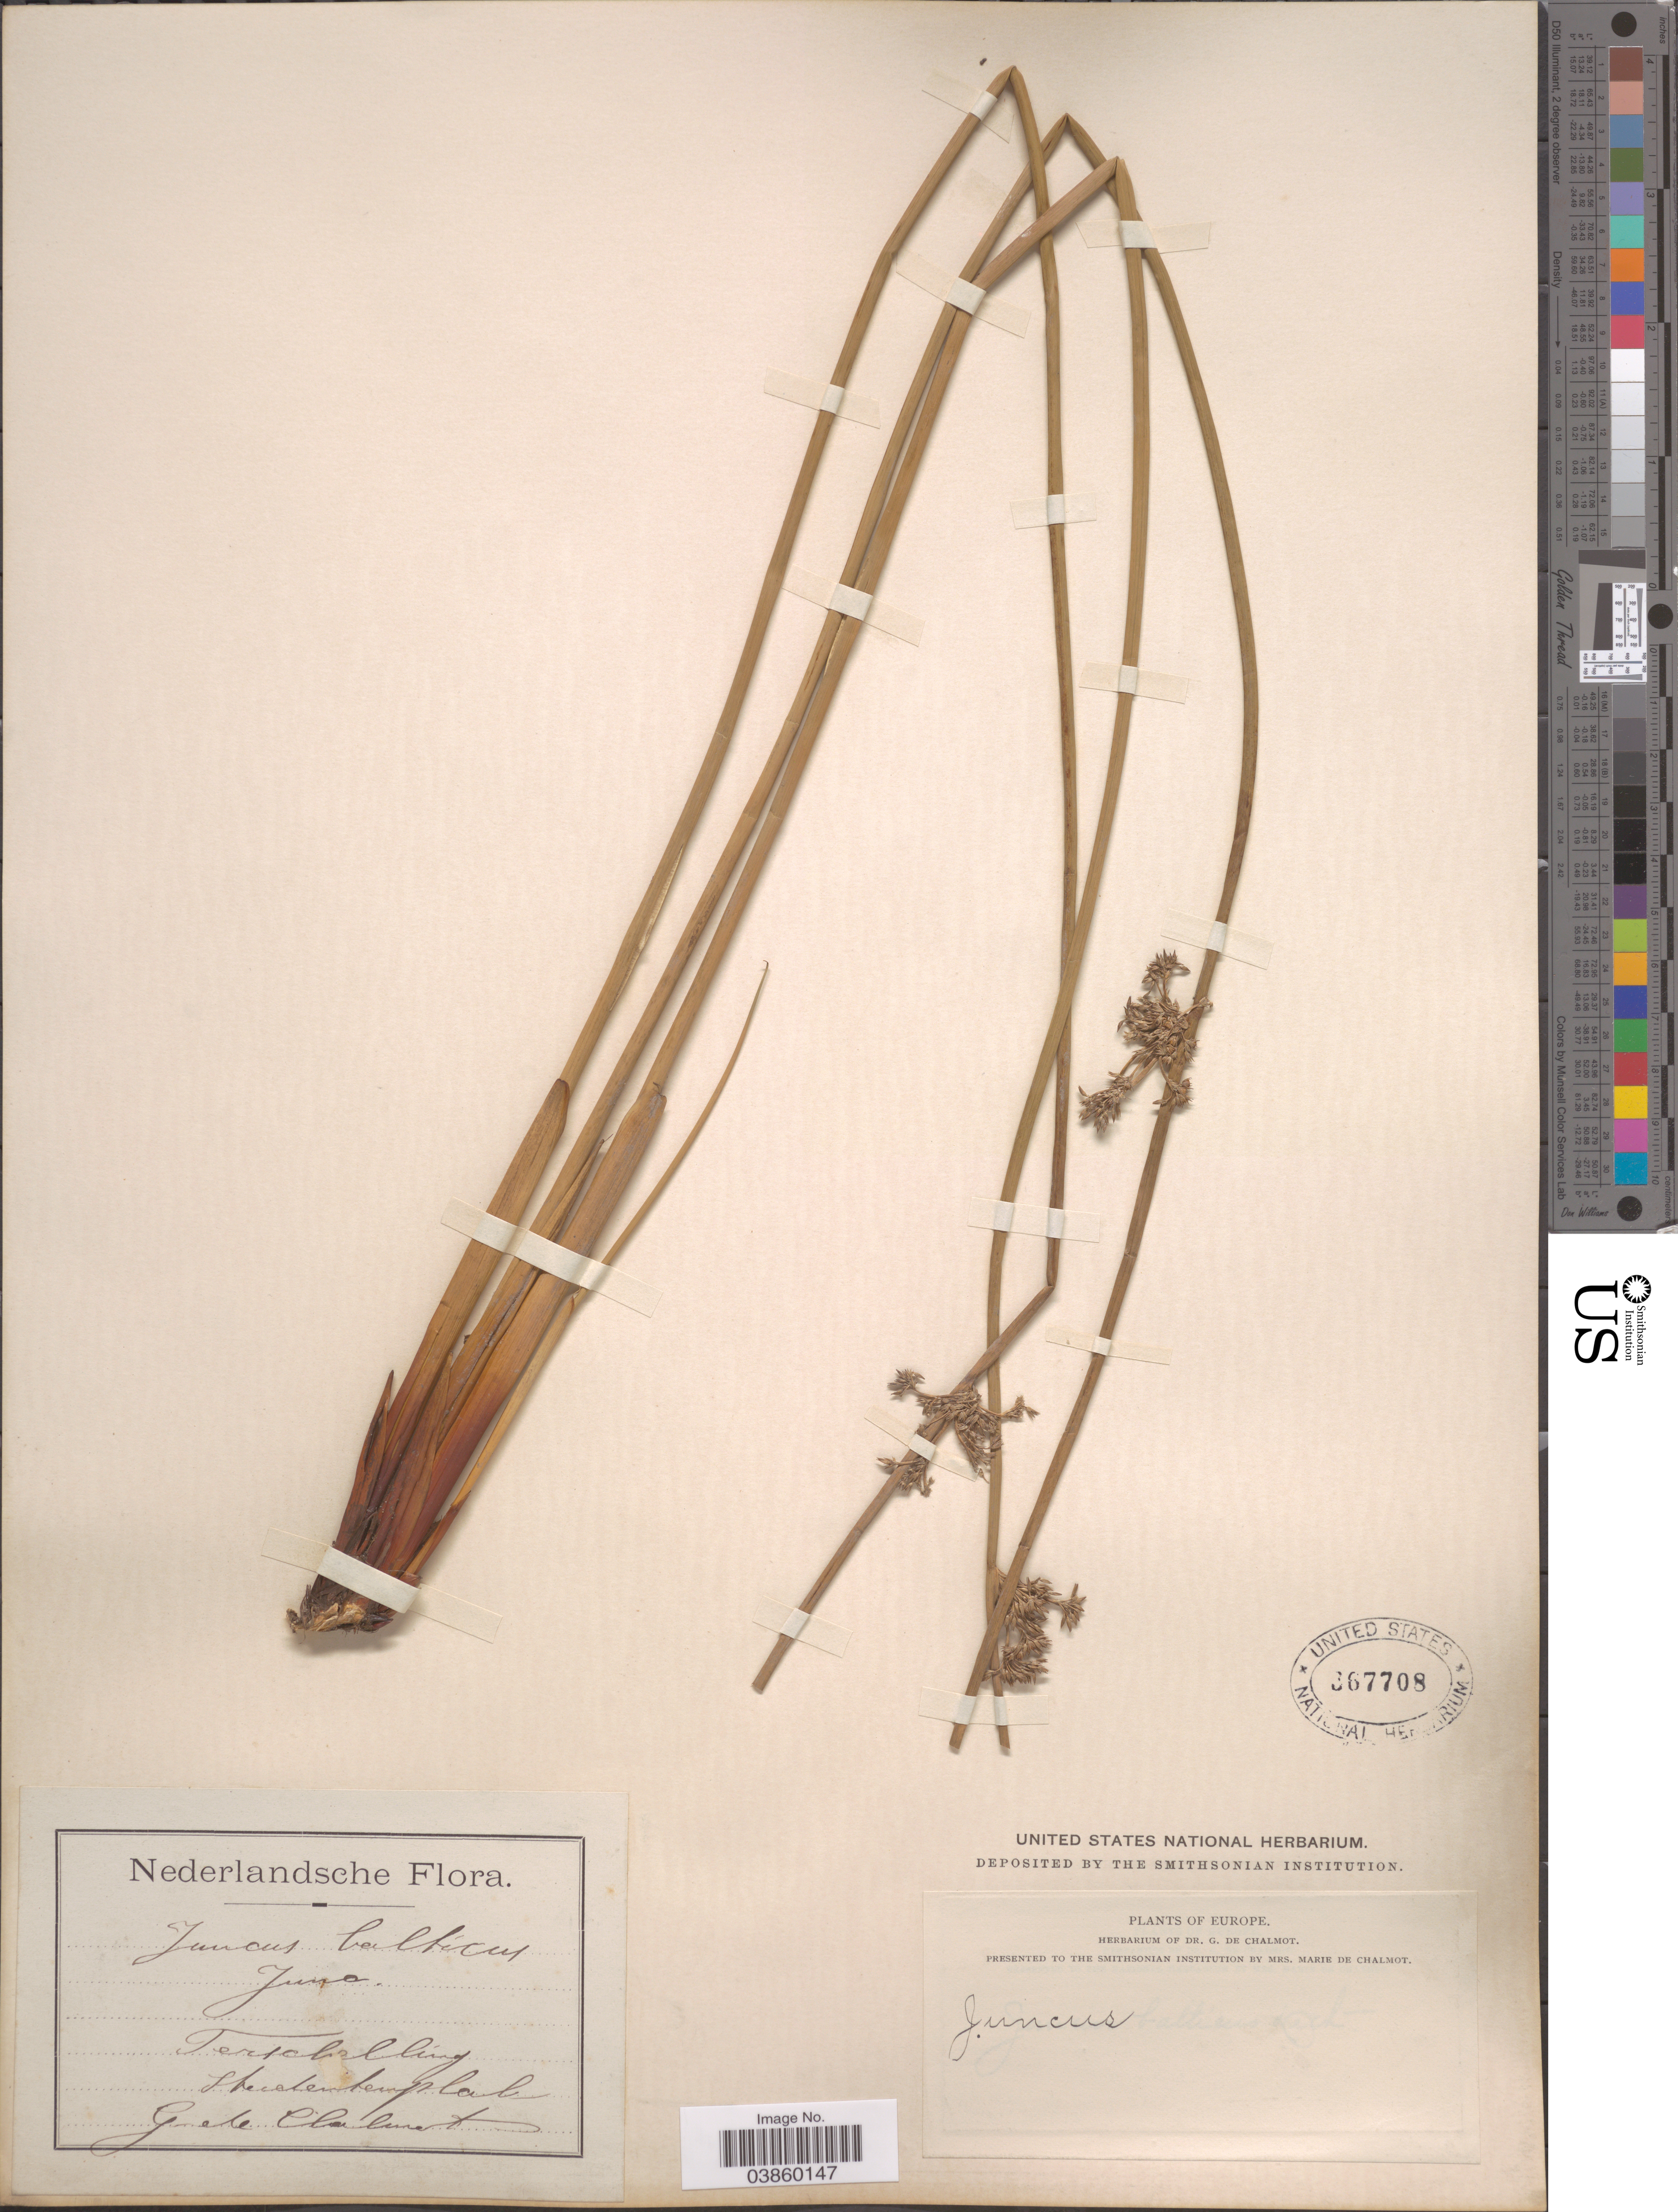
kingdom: Plantae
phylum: Tracheophyta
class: Liliopsida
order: Poales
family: Juncaceae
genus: Juncus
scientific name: Juncus balticus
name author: Willd.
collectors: G. de Chalmot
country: Netherlands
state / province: Friesland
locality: Terschelling. Studentenplak.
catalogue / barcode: US 367708